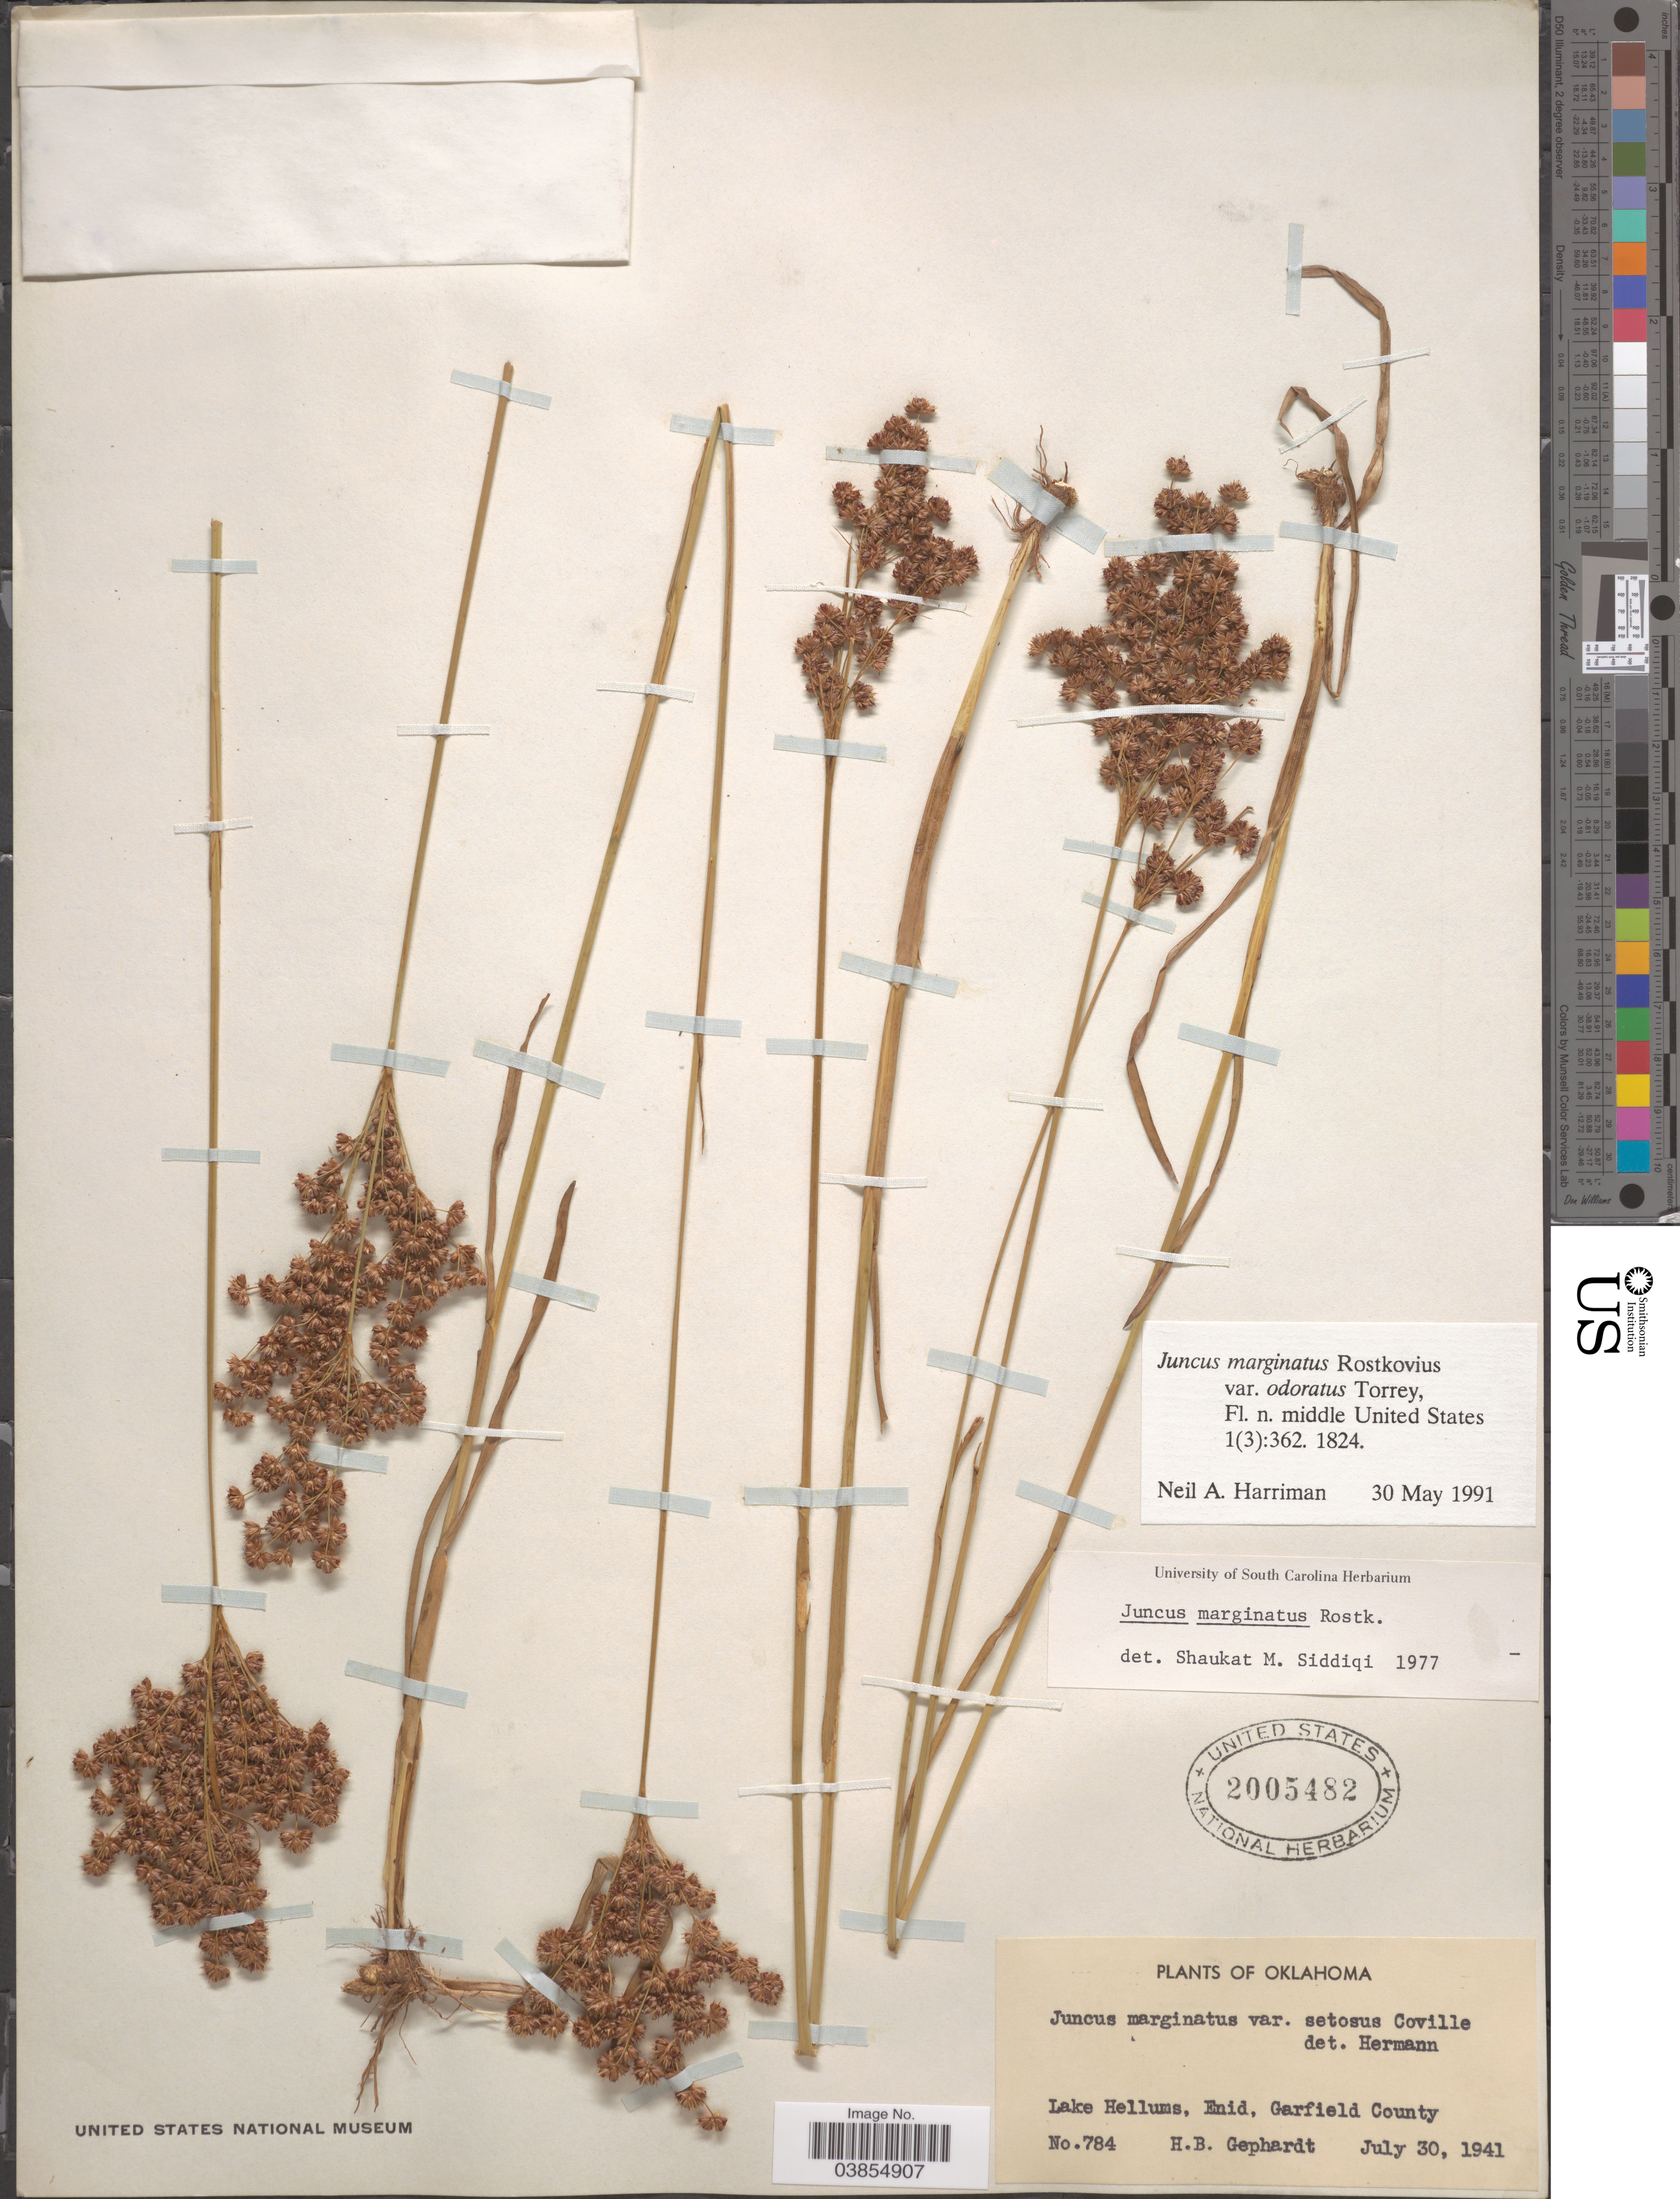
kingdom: Plantae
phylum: Tracheophyta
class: Liliopsida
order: Poales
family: Juncaceae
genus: Juncus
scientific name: Juncus marginatus var. odoratus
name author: Torr.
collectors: H. Gephardt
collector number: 784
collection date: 1941-07-30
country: United States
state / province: Oklahoma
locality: Lake Hellums, Enid, Garfield County.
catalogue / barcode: US 2005482